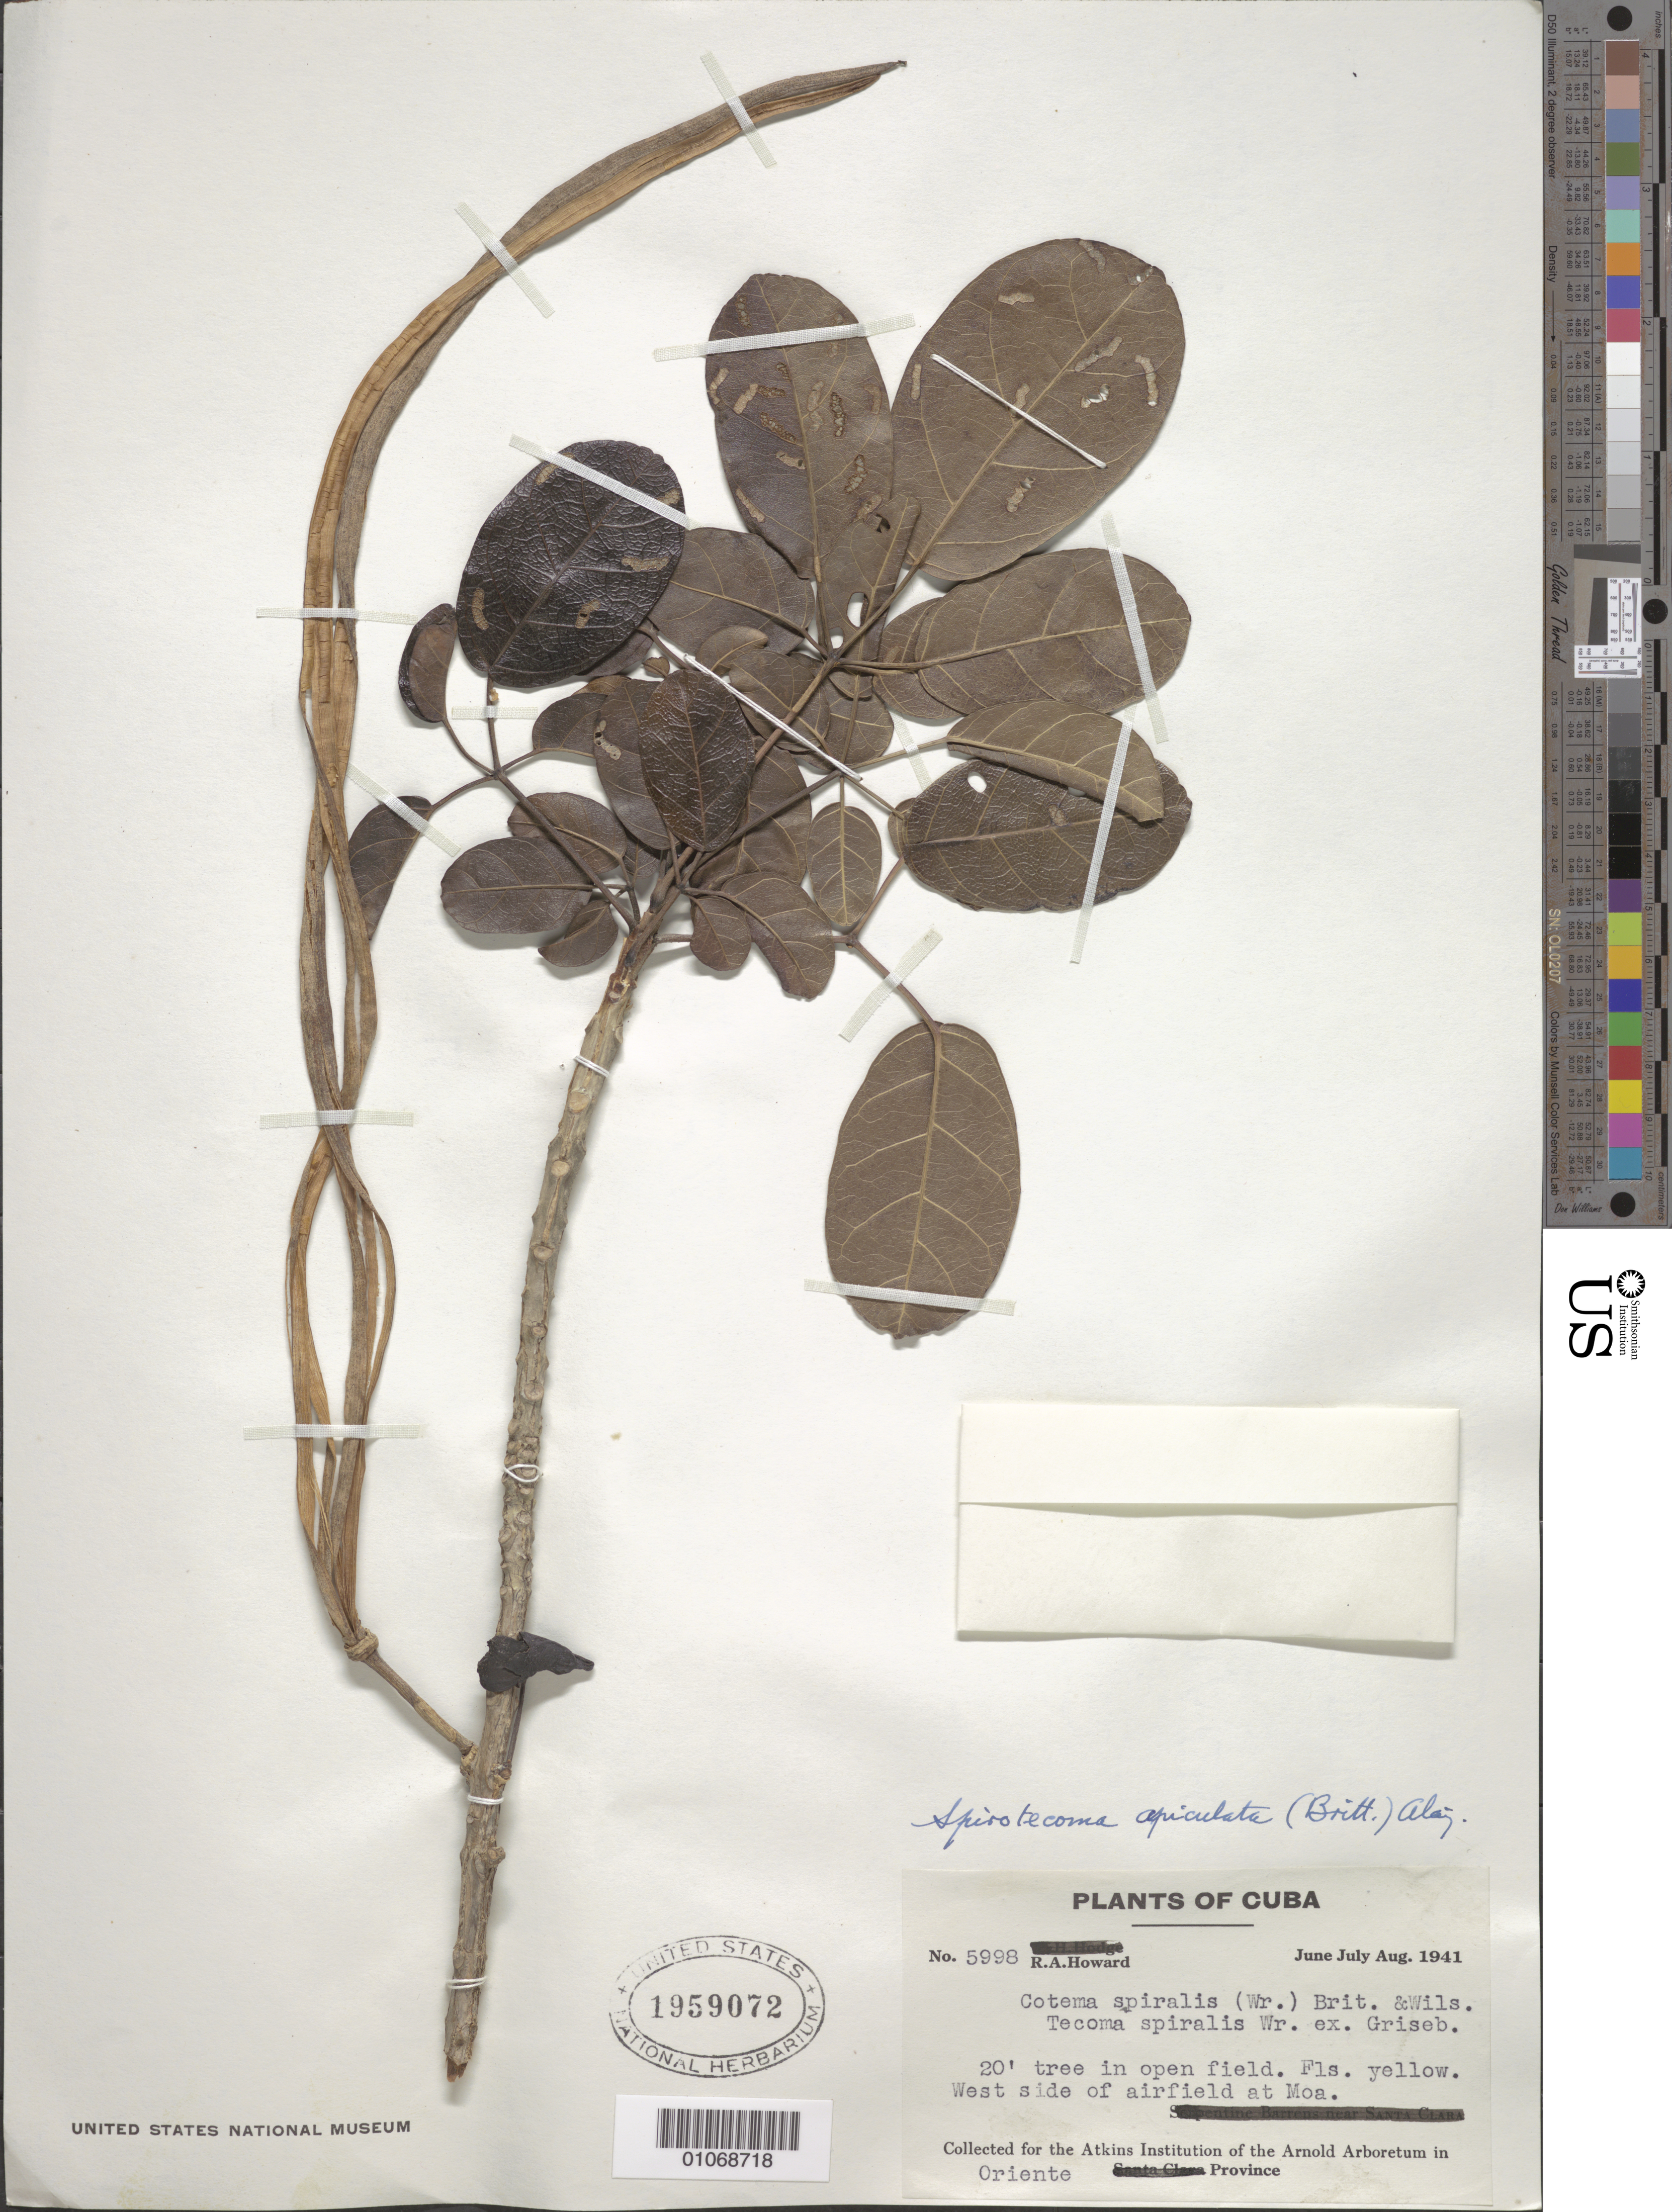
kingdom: Plantae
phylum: Tracheophyta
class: Magnoliopsida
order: Lamiales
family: Bignoniaceae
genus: Spirotecoma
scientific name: Spirotecoma apiculata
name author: (Britton) Alain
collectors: R. A. Howard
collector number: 5998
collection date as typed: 01 Jun 1941 to 31 Aug 1941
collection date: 1941-06-01/1941-08-31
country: Cuba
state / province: Holguín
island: Cuba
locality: West side of airfield at Moa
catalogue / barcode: US 1959072